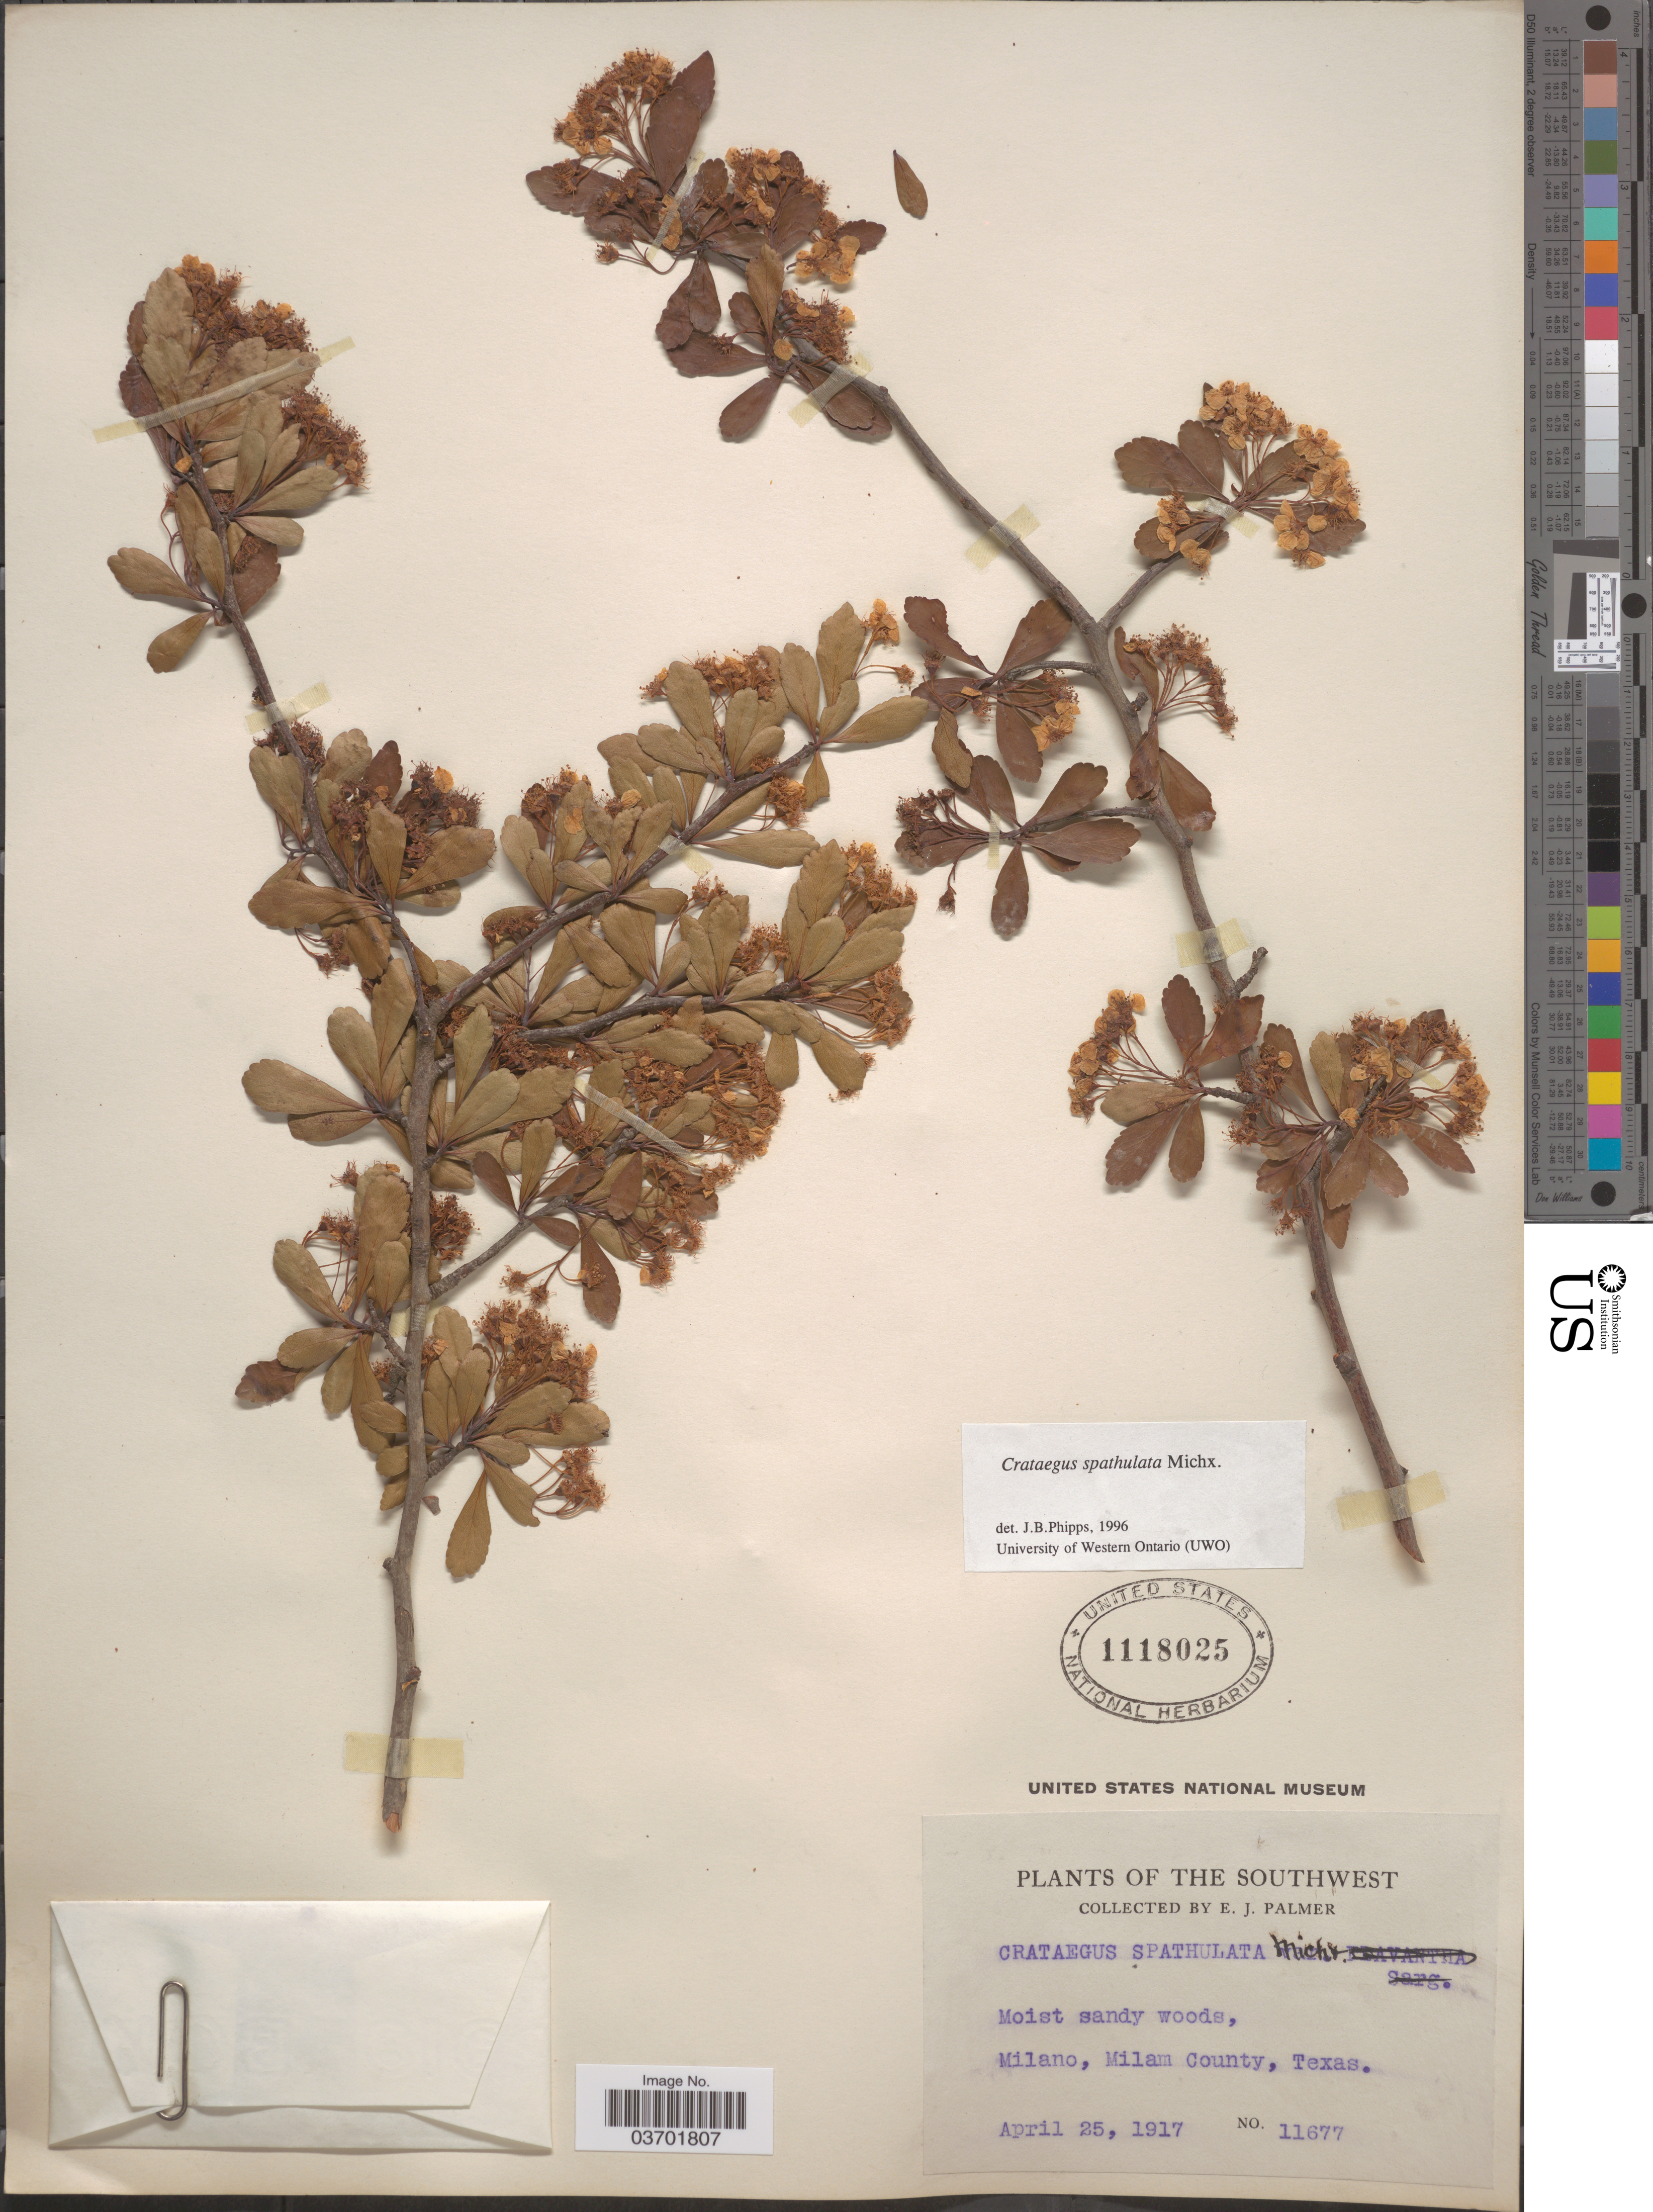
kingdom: Plantae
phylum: Tracheophyta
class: Magnoliopsida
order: Rosales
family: Rosaceae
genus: Crataegus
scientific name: Crataegus spathulata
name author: Michx.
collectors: E. J. Palmer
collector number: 11677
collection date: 1917-04-25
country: United States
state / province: Texas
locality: The Southwest. Milano, Milam County.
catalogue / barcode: US 1118025